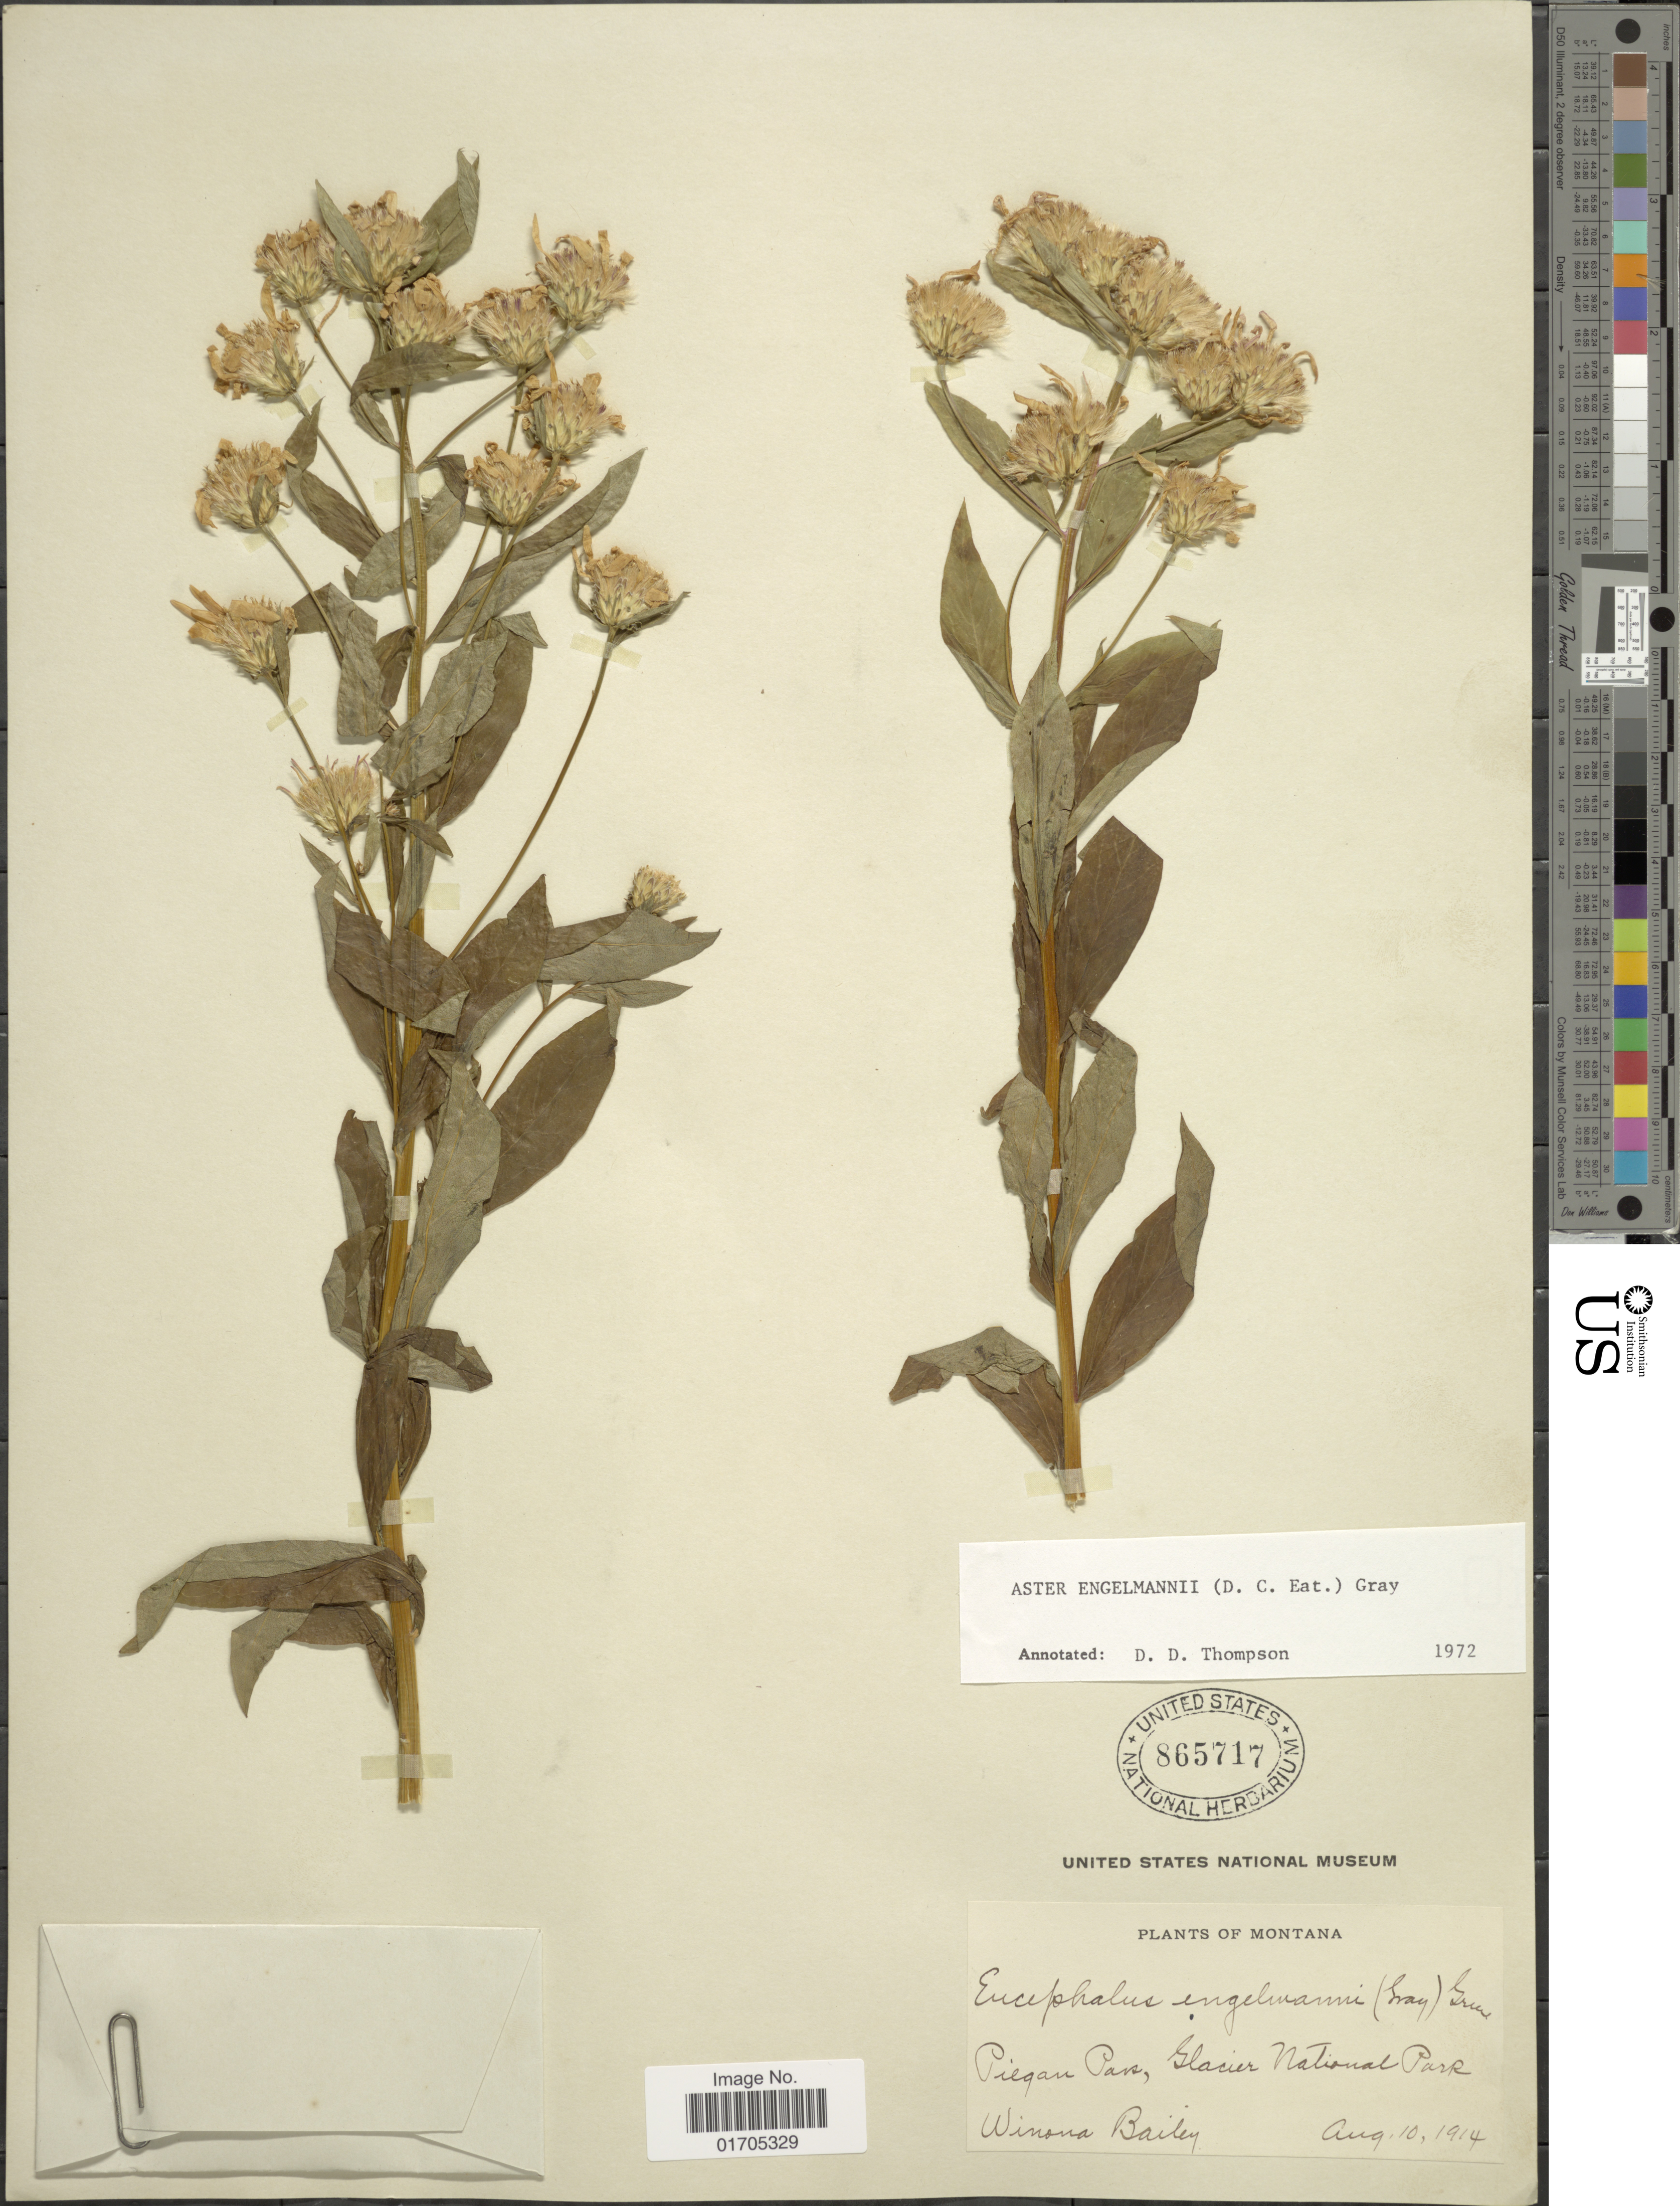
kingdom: Plantae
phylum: Tracheophyta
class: Magnoliopsida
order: Asterales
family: Asteraceae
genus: Eucephalus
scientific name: Eucephalus engelmannii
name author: (D.C. Eaton) Greene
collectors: W. Bailey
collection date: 1914-08-10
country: United States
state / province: Montana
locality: Piegan Pass, Glacier National Park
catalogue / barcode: US 865717